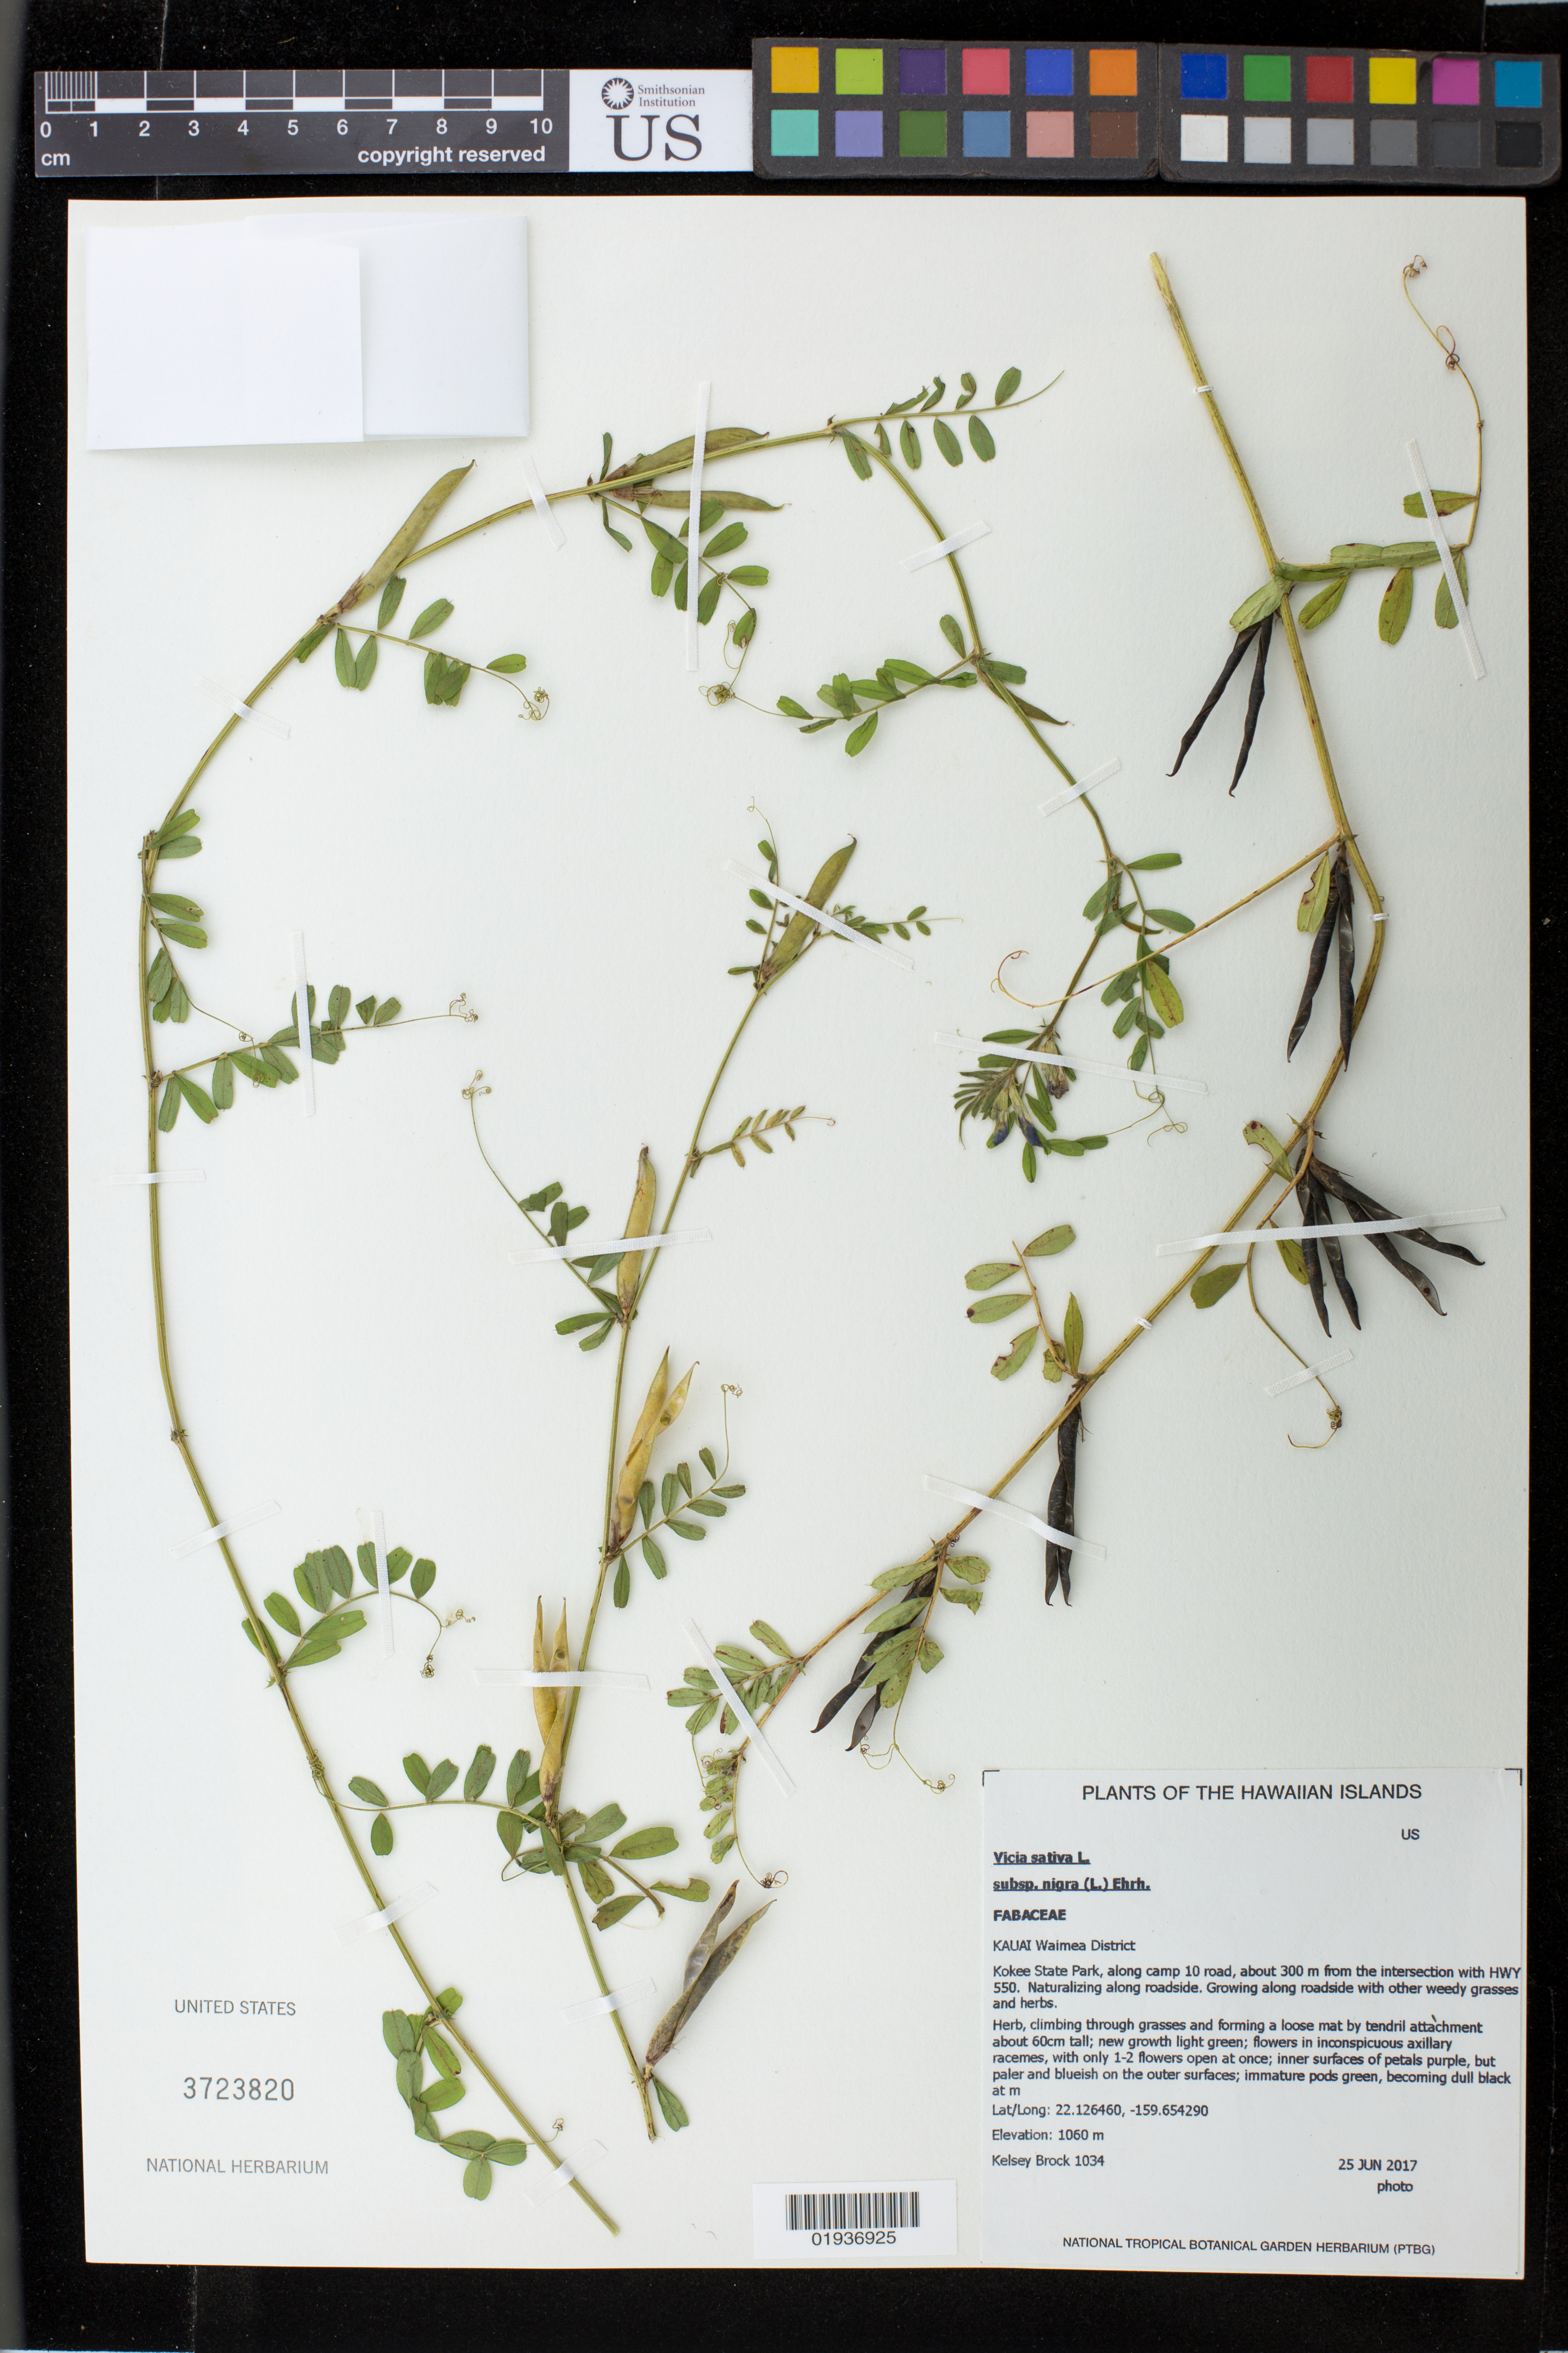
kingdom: Plantae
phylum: Tracheophyta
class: Magnoliopsida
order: Fabales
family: Fabaceae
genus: Vicia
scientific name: Vicia sativa subsp. nigra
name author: (L.) Ehrh.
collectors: K. Brock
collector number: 1034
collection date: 2017-06-25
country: United States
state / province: Hawaii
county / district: Kauai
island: Kaua'i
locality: Waimea District, Kokee State Park, along camp 10 road, about 300 m from the intersection with Hwy 550.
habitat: Roadside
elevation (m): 1060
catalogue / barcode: US 3723820